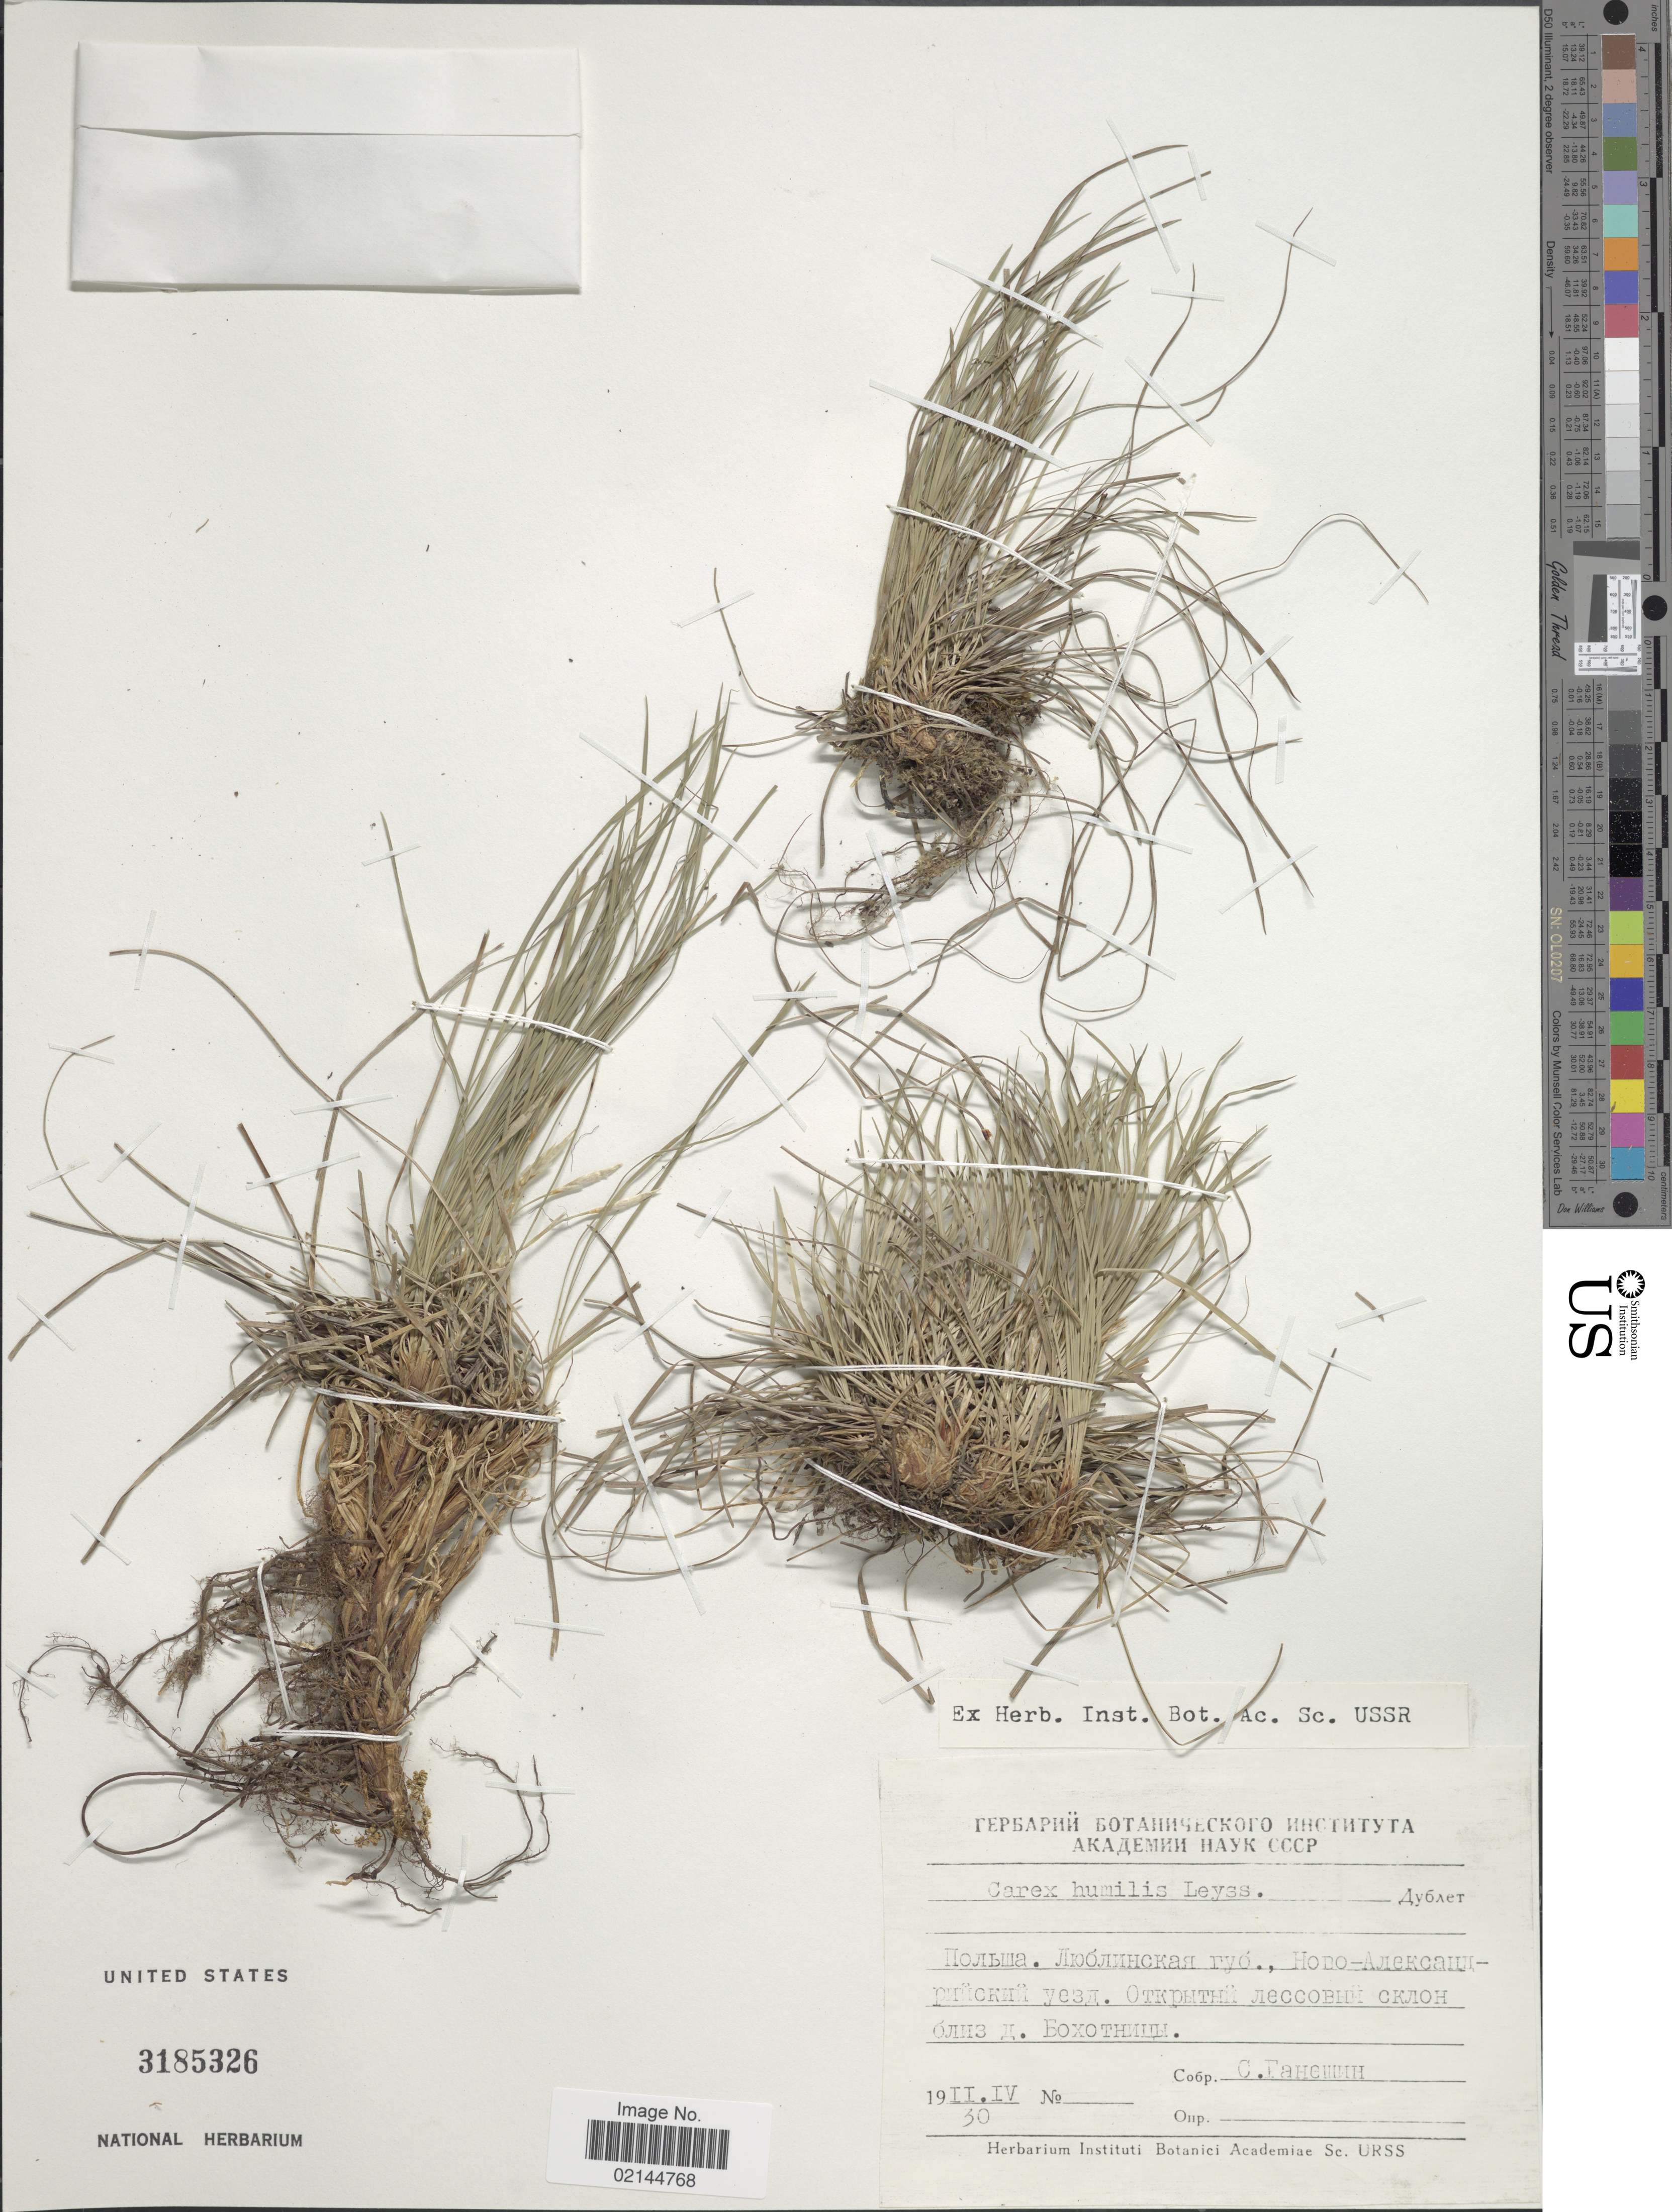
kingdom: Plantae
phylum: Tracheophyta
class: Liliopsida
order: Poales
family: Cyperaceae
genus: Carex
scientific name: Carex hordeistichos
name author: Vill.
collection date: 1911-04-30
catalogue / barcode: US 3185326